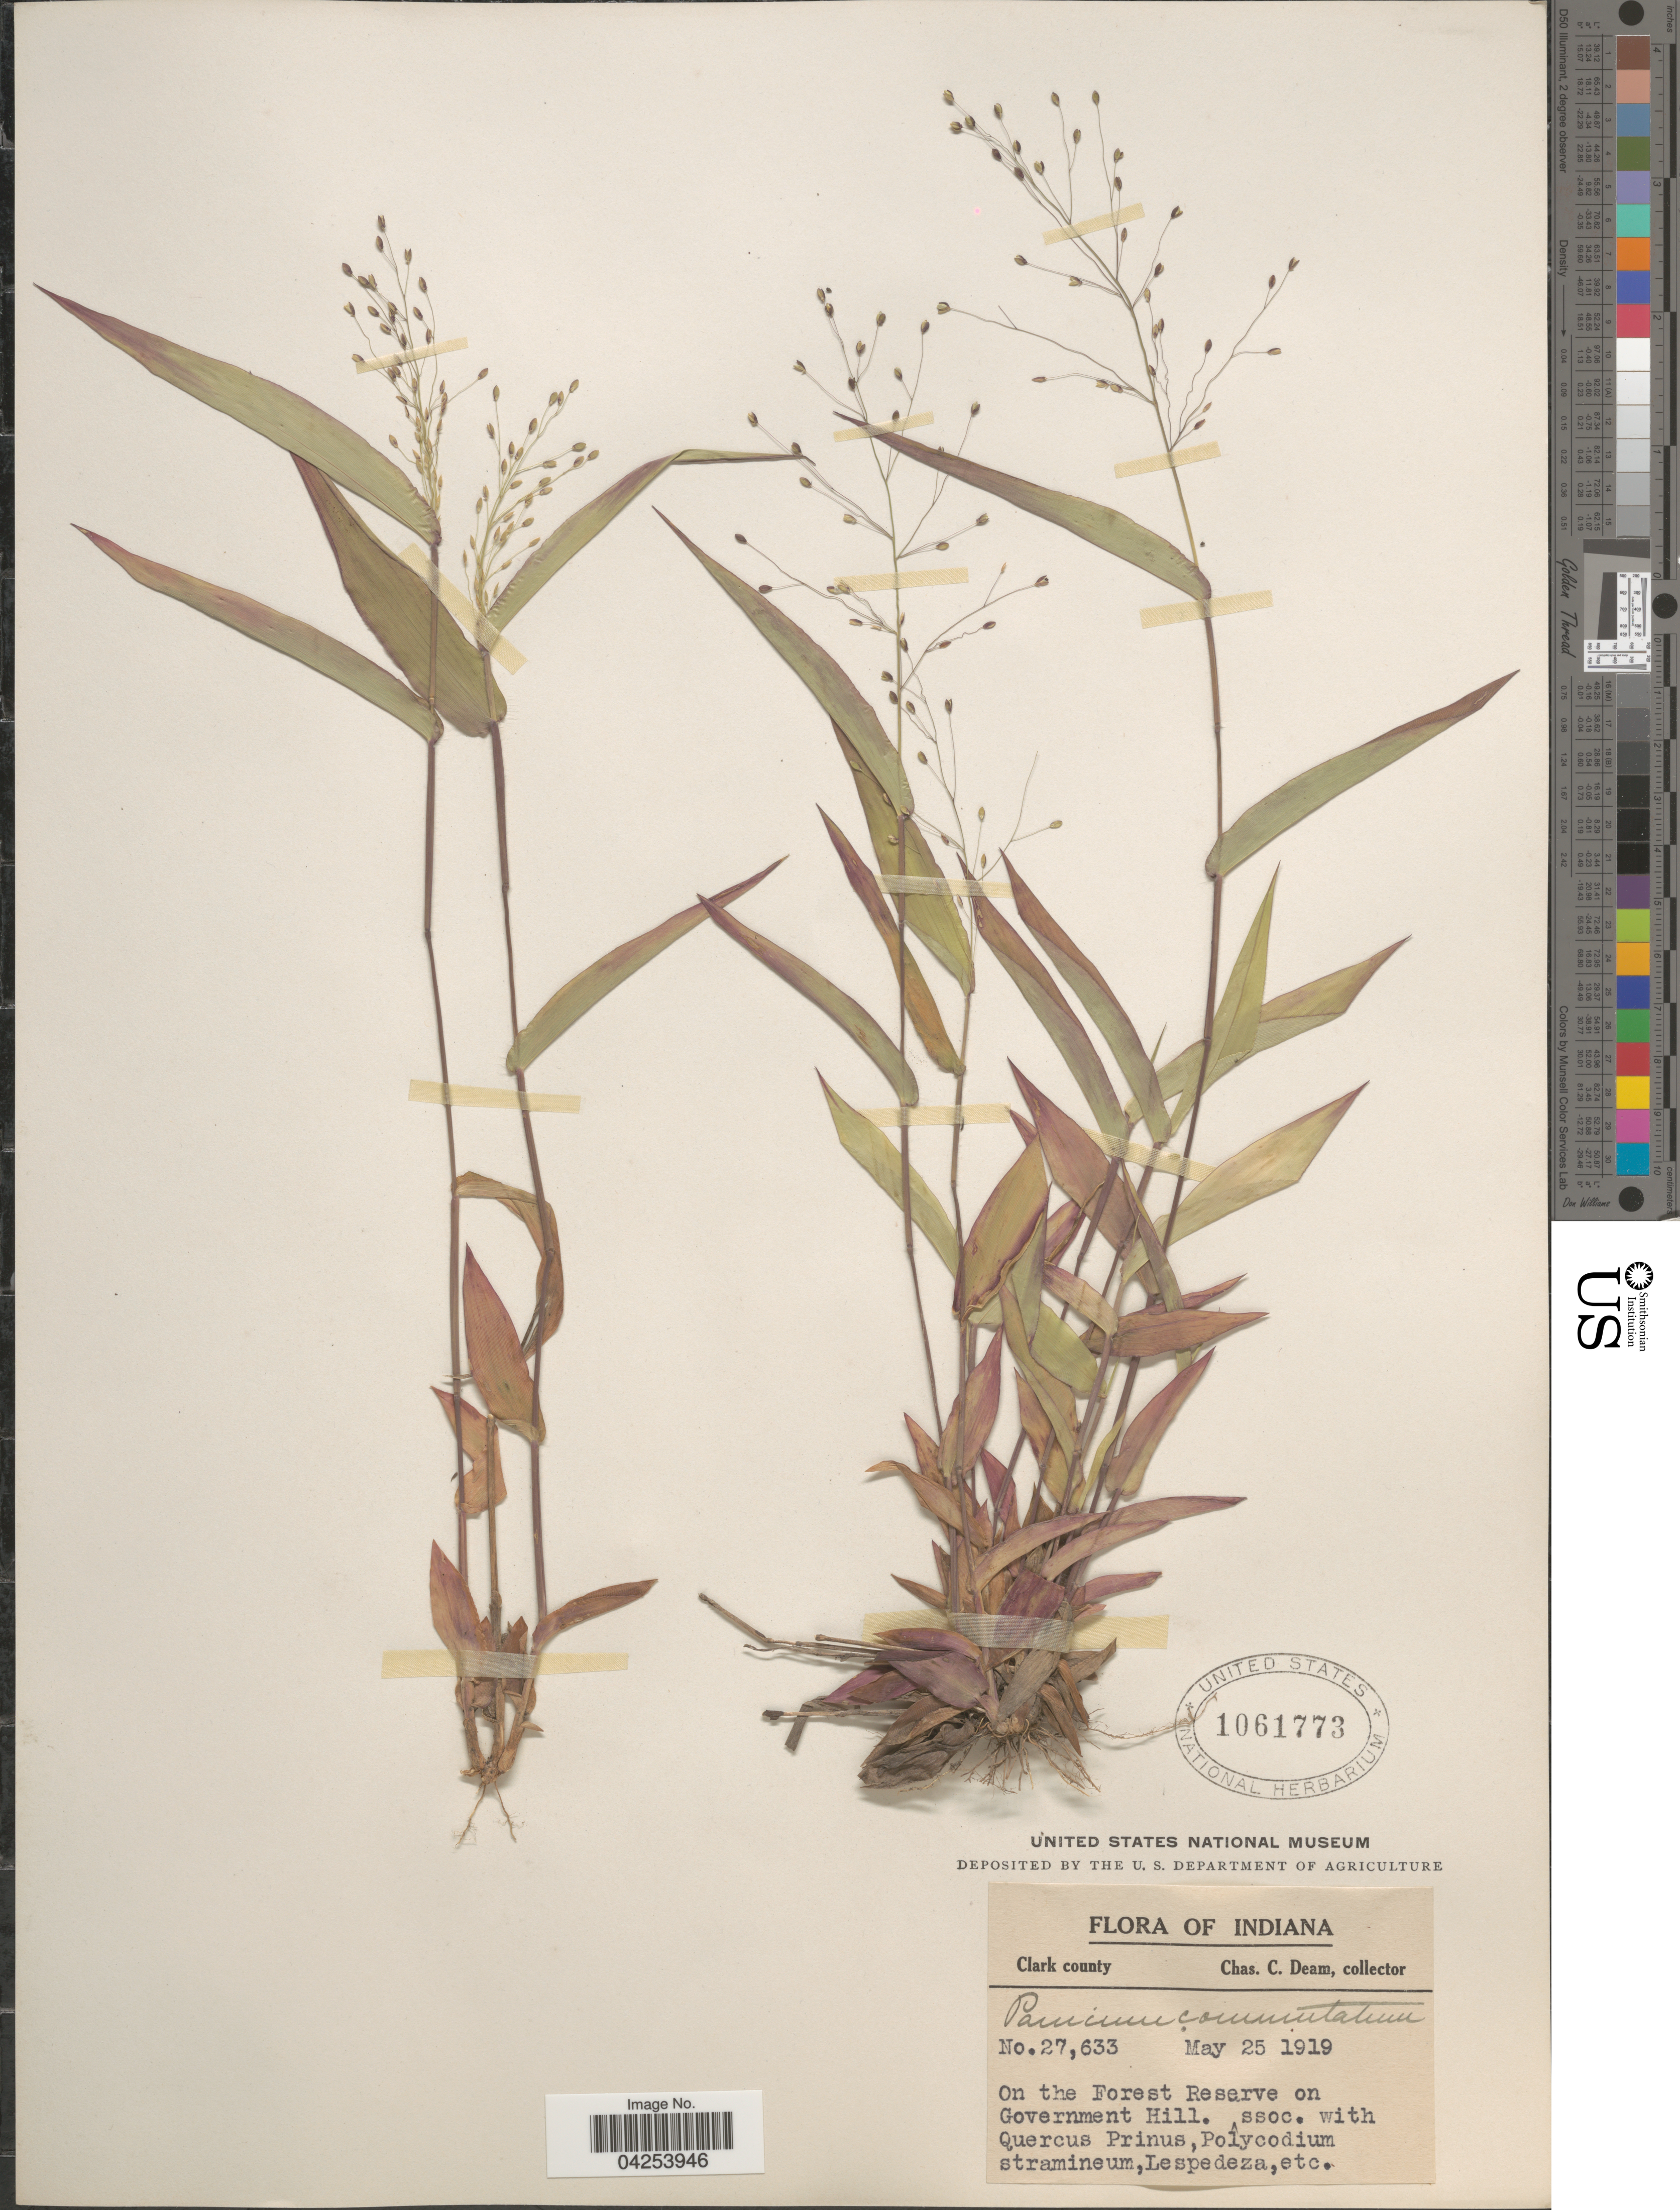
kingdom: Plantae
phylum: Tracheophyta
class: Liliopsida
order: Poales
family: Poaceae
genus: Dichanthelium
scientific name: Dichanthelium commutatum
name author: (Schult.) Gould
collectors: C. C. Deam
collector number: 27633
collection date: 1919-05-25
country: United States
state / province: Indiana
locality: Clark county. On the Forest Reserve on Government Hill.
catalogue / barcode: US 1061773